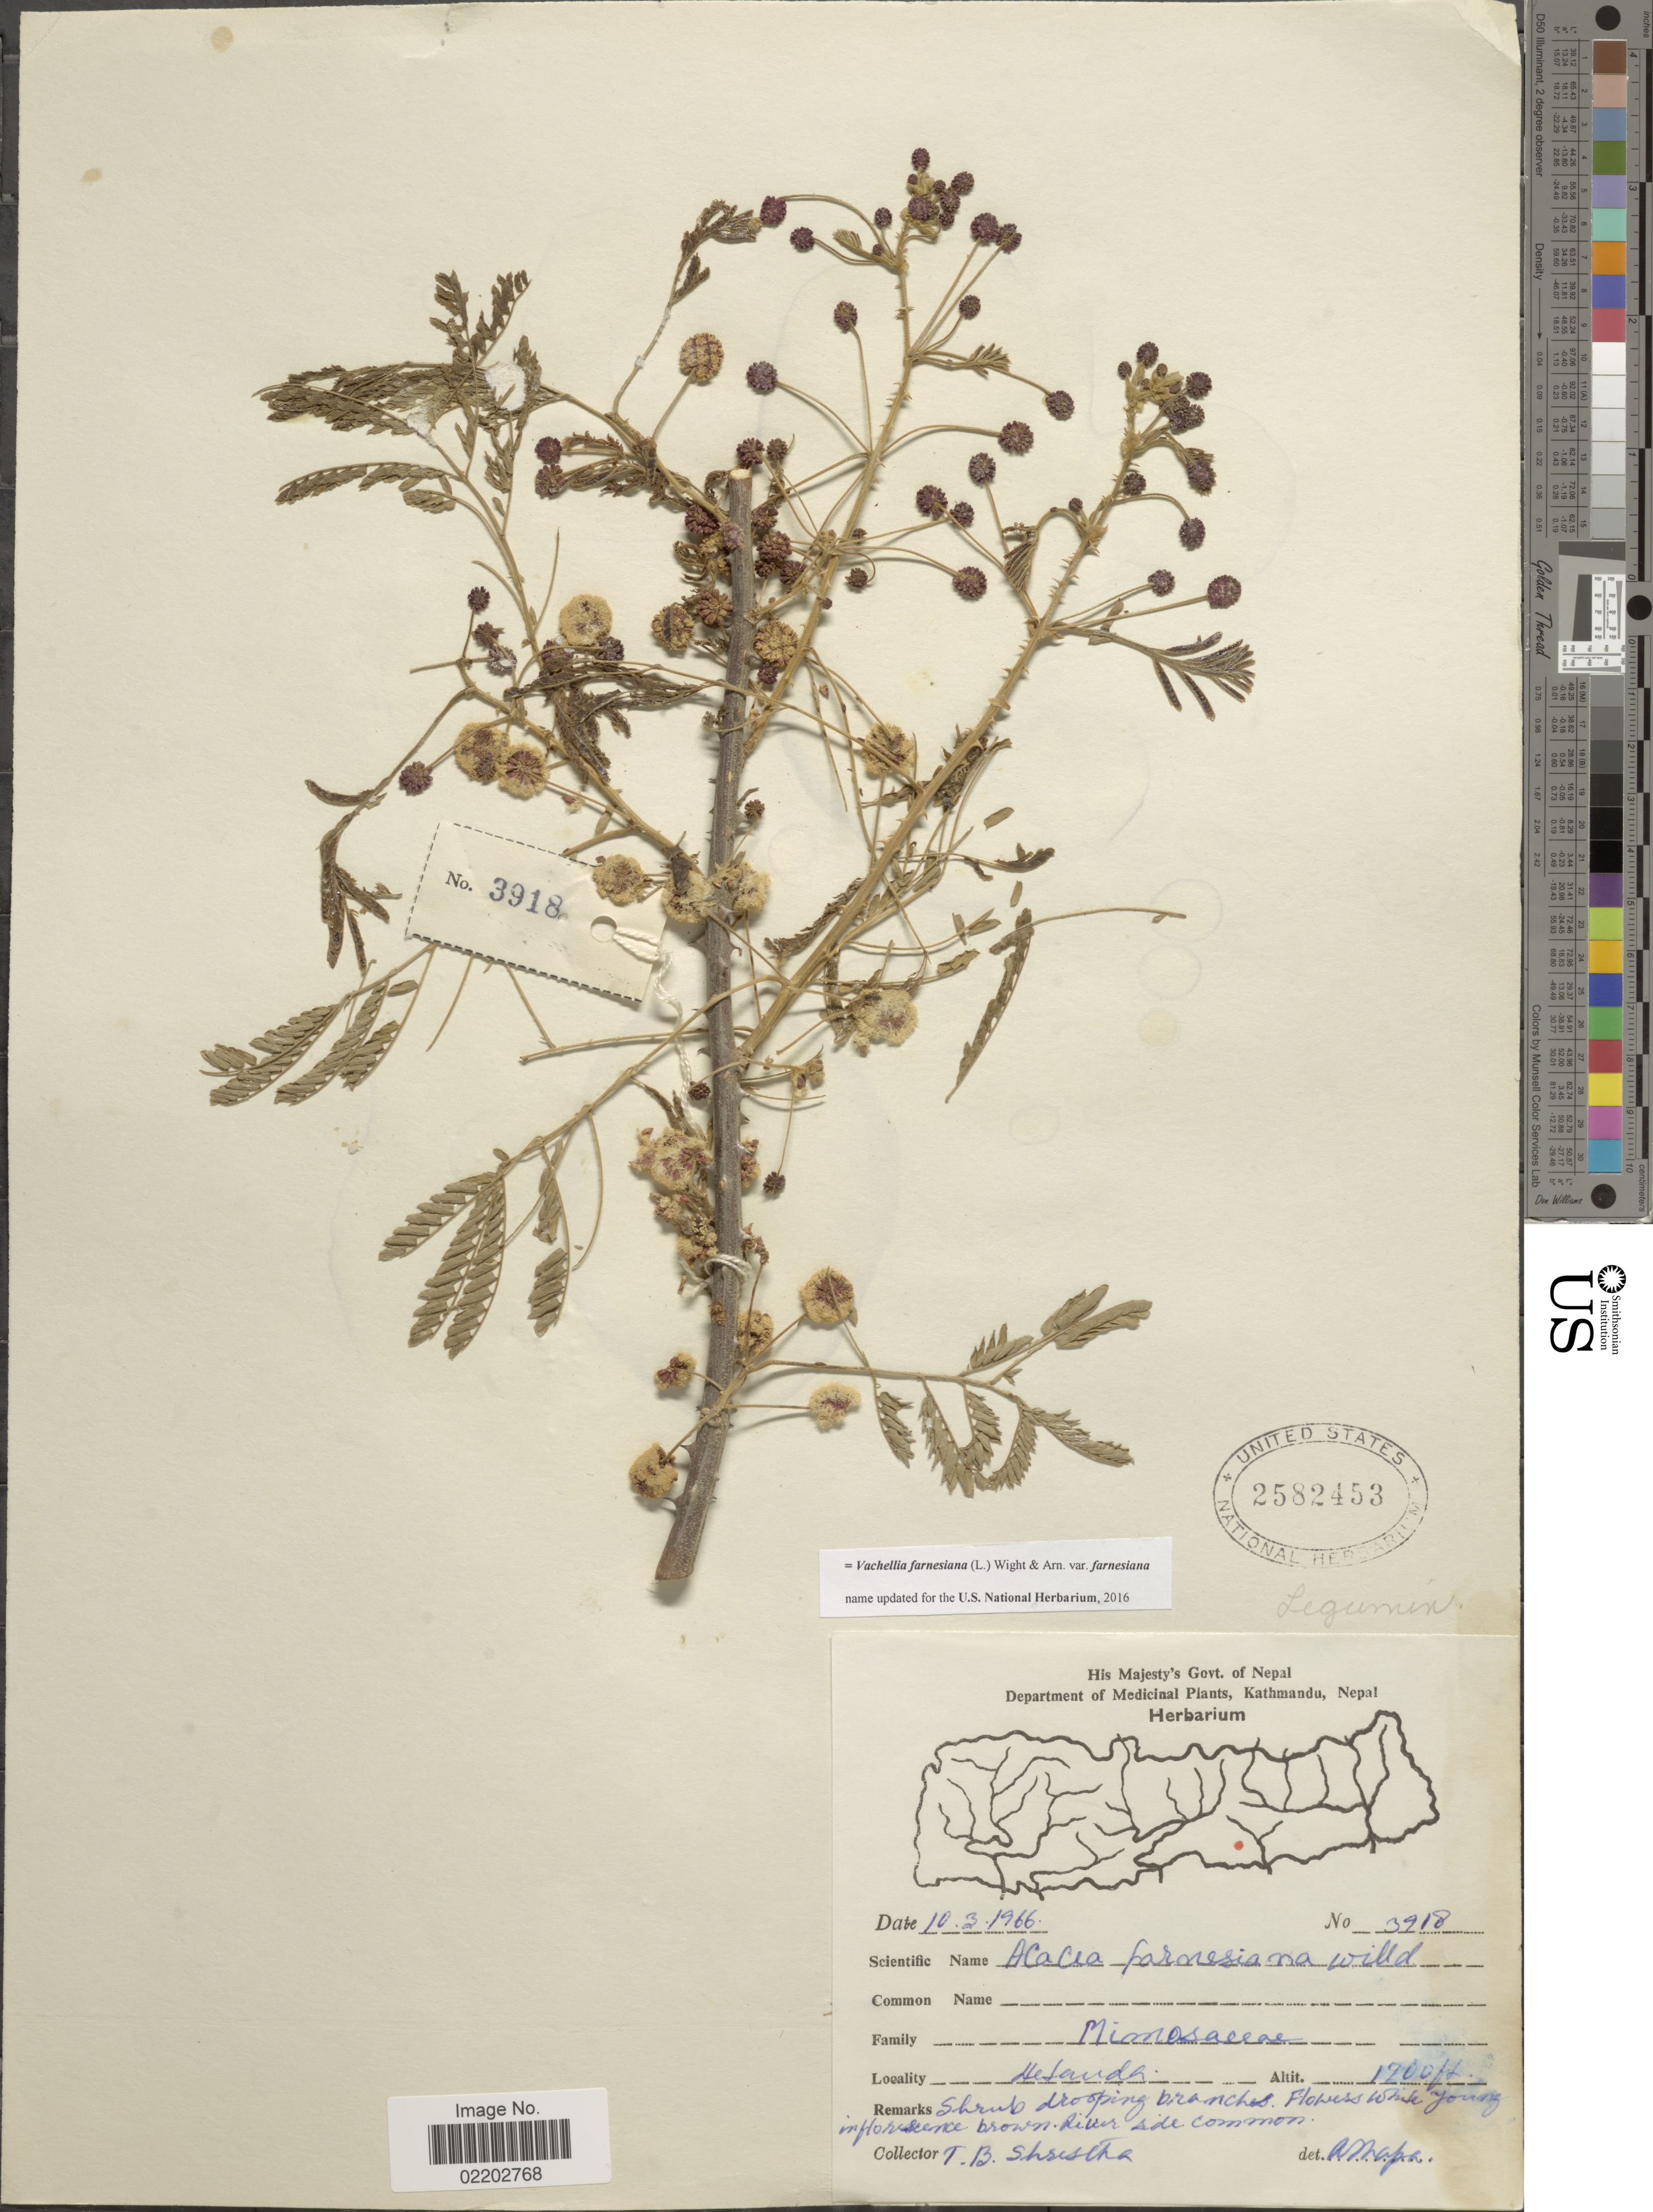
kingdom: Plantae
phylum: Tracheophyta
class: Magnoliopsida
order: Fabales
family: Fabaceae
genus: Vachellia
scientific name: Vachellia farnesiana var. farnesiana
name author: (L.) Wight & Arn.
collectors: T. B. Shrestha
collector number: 3918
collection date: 1966-03-10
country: Nepal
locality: Desanda, river side [interpreted]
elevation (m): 518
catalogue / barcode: US 2582453